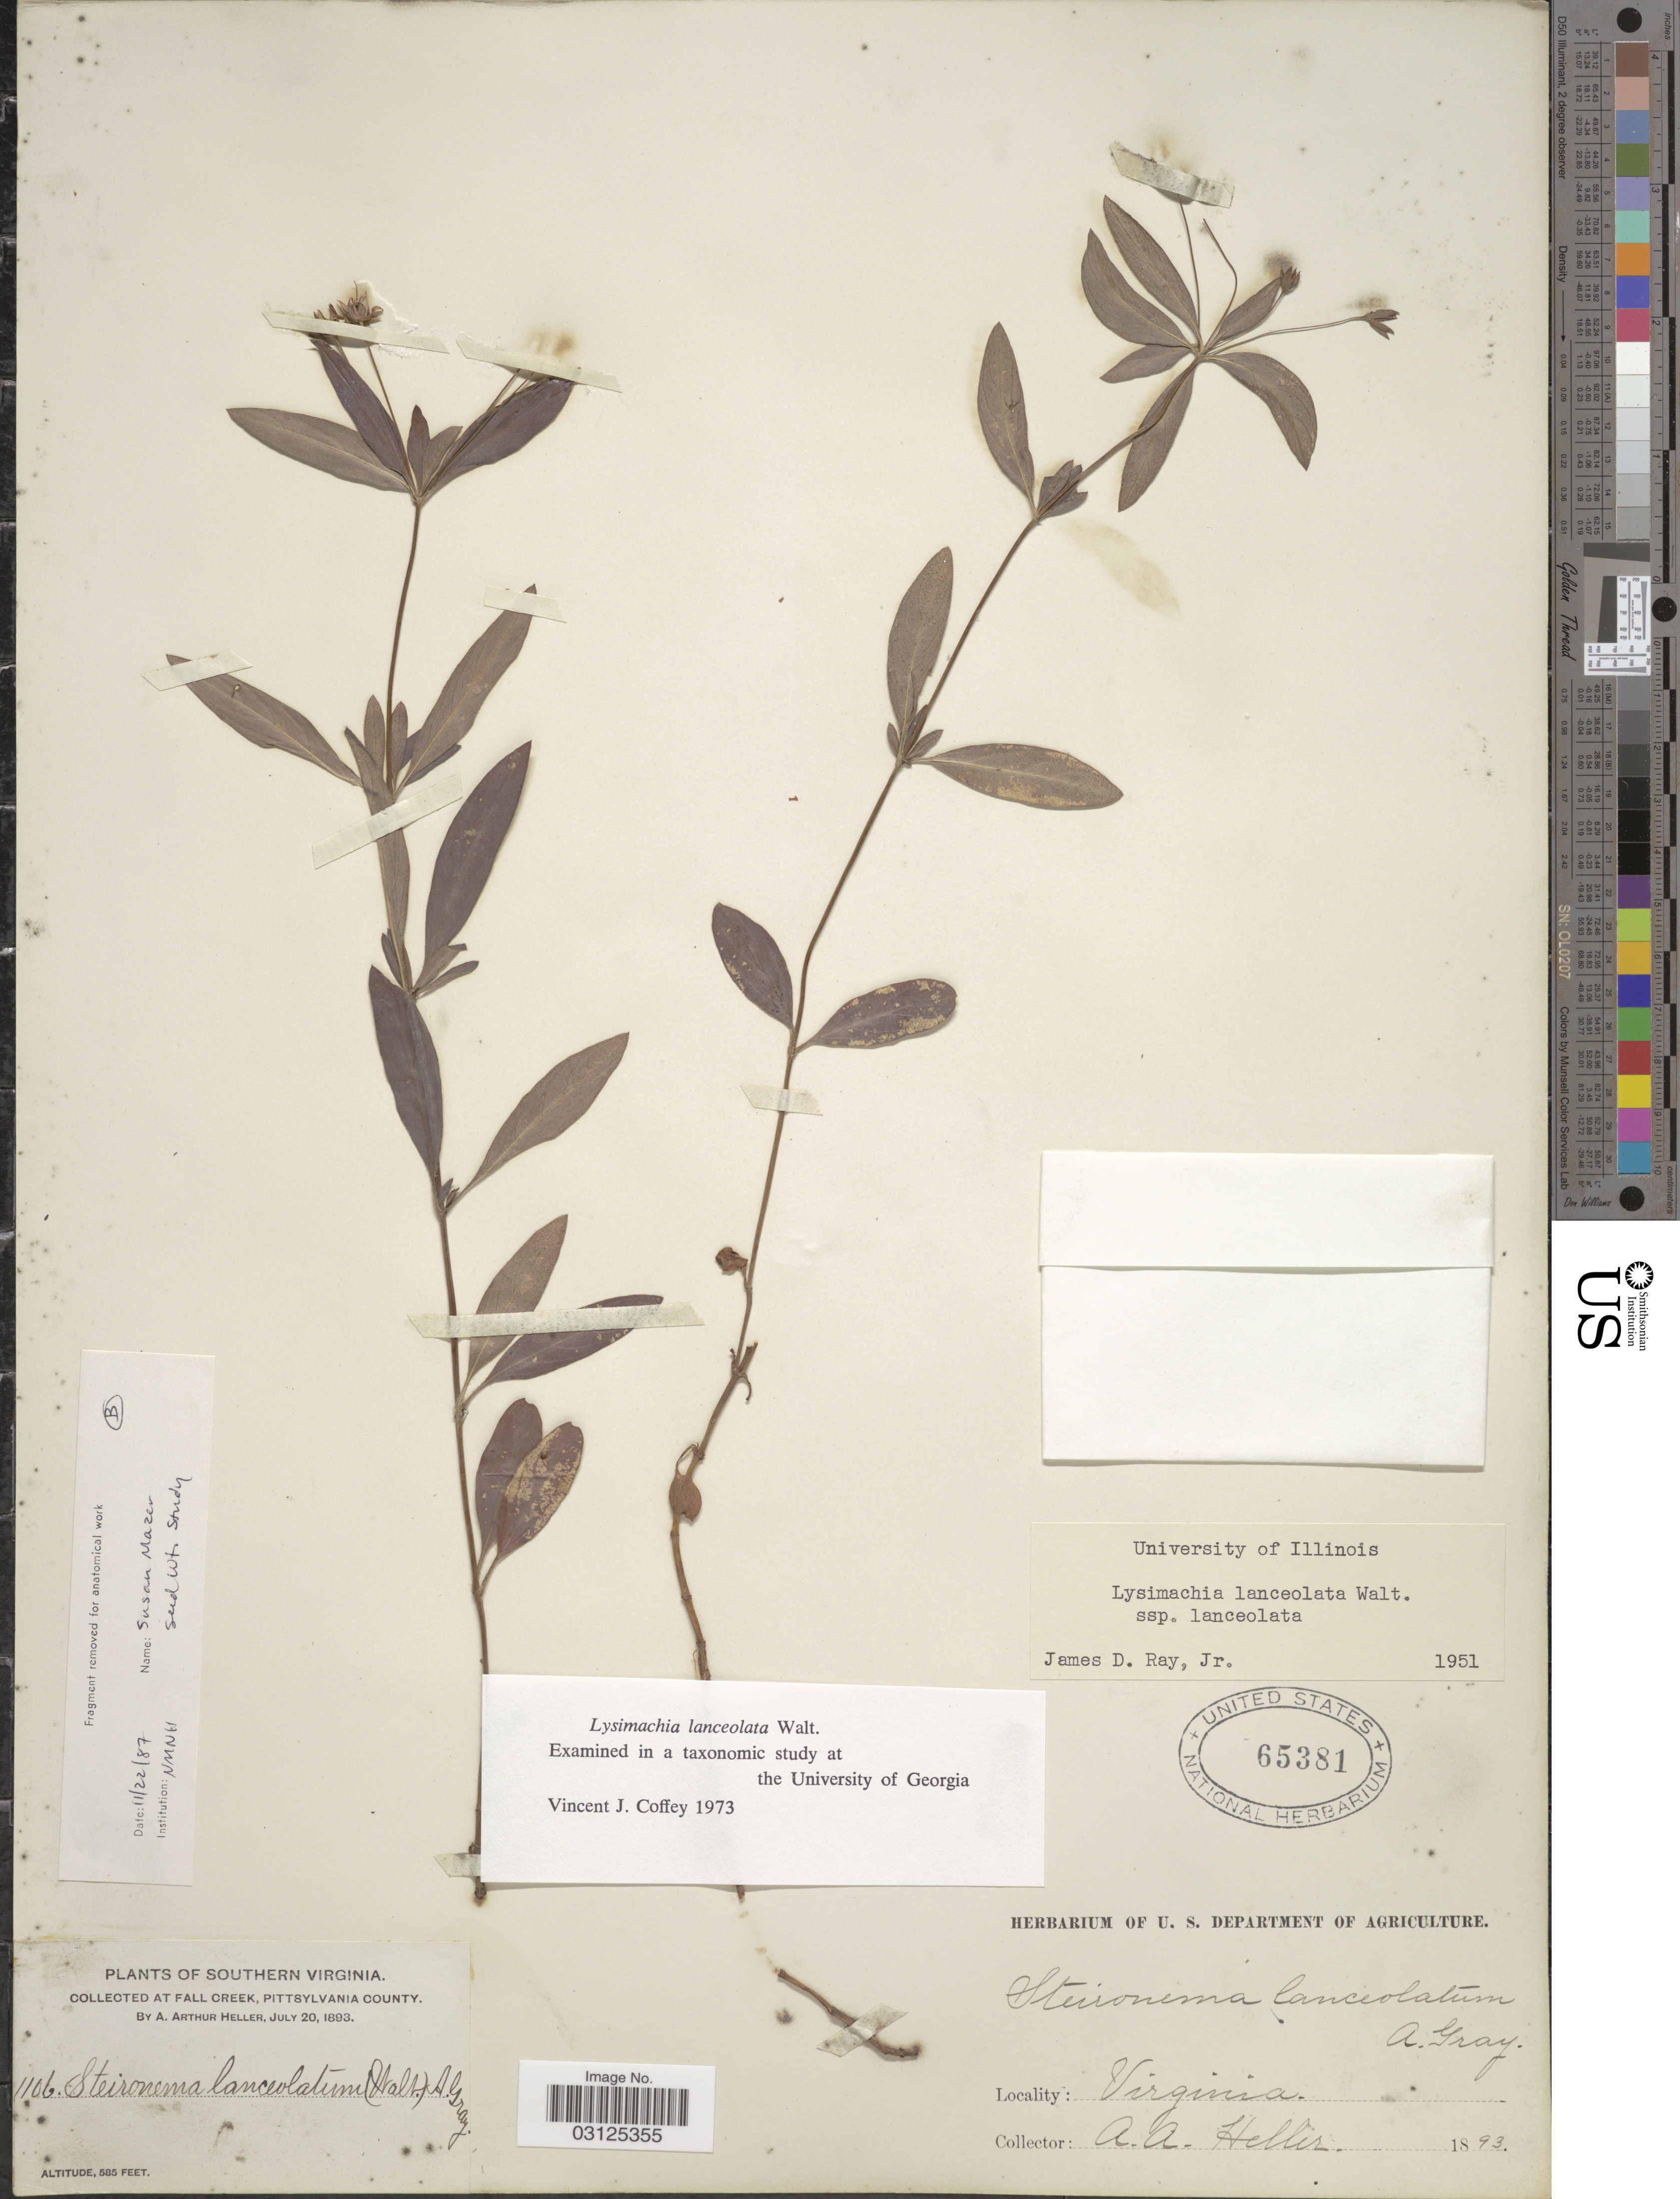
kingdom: Plantae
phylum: Tracheophyta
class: Magnoliopsida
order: Ericales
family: Primulaceae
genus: Lysimachia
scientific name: Lysimachia lanceolata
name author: Walter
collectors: A. A. Heller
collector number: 1106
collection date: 1893-07-20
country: United States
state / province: Virginia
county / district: Pittsylvania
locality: Southern Virginia, at Fall Creek, Pittsylvania County.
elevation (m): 178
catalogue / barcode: US 65381